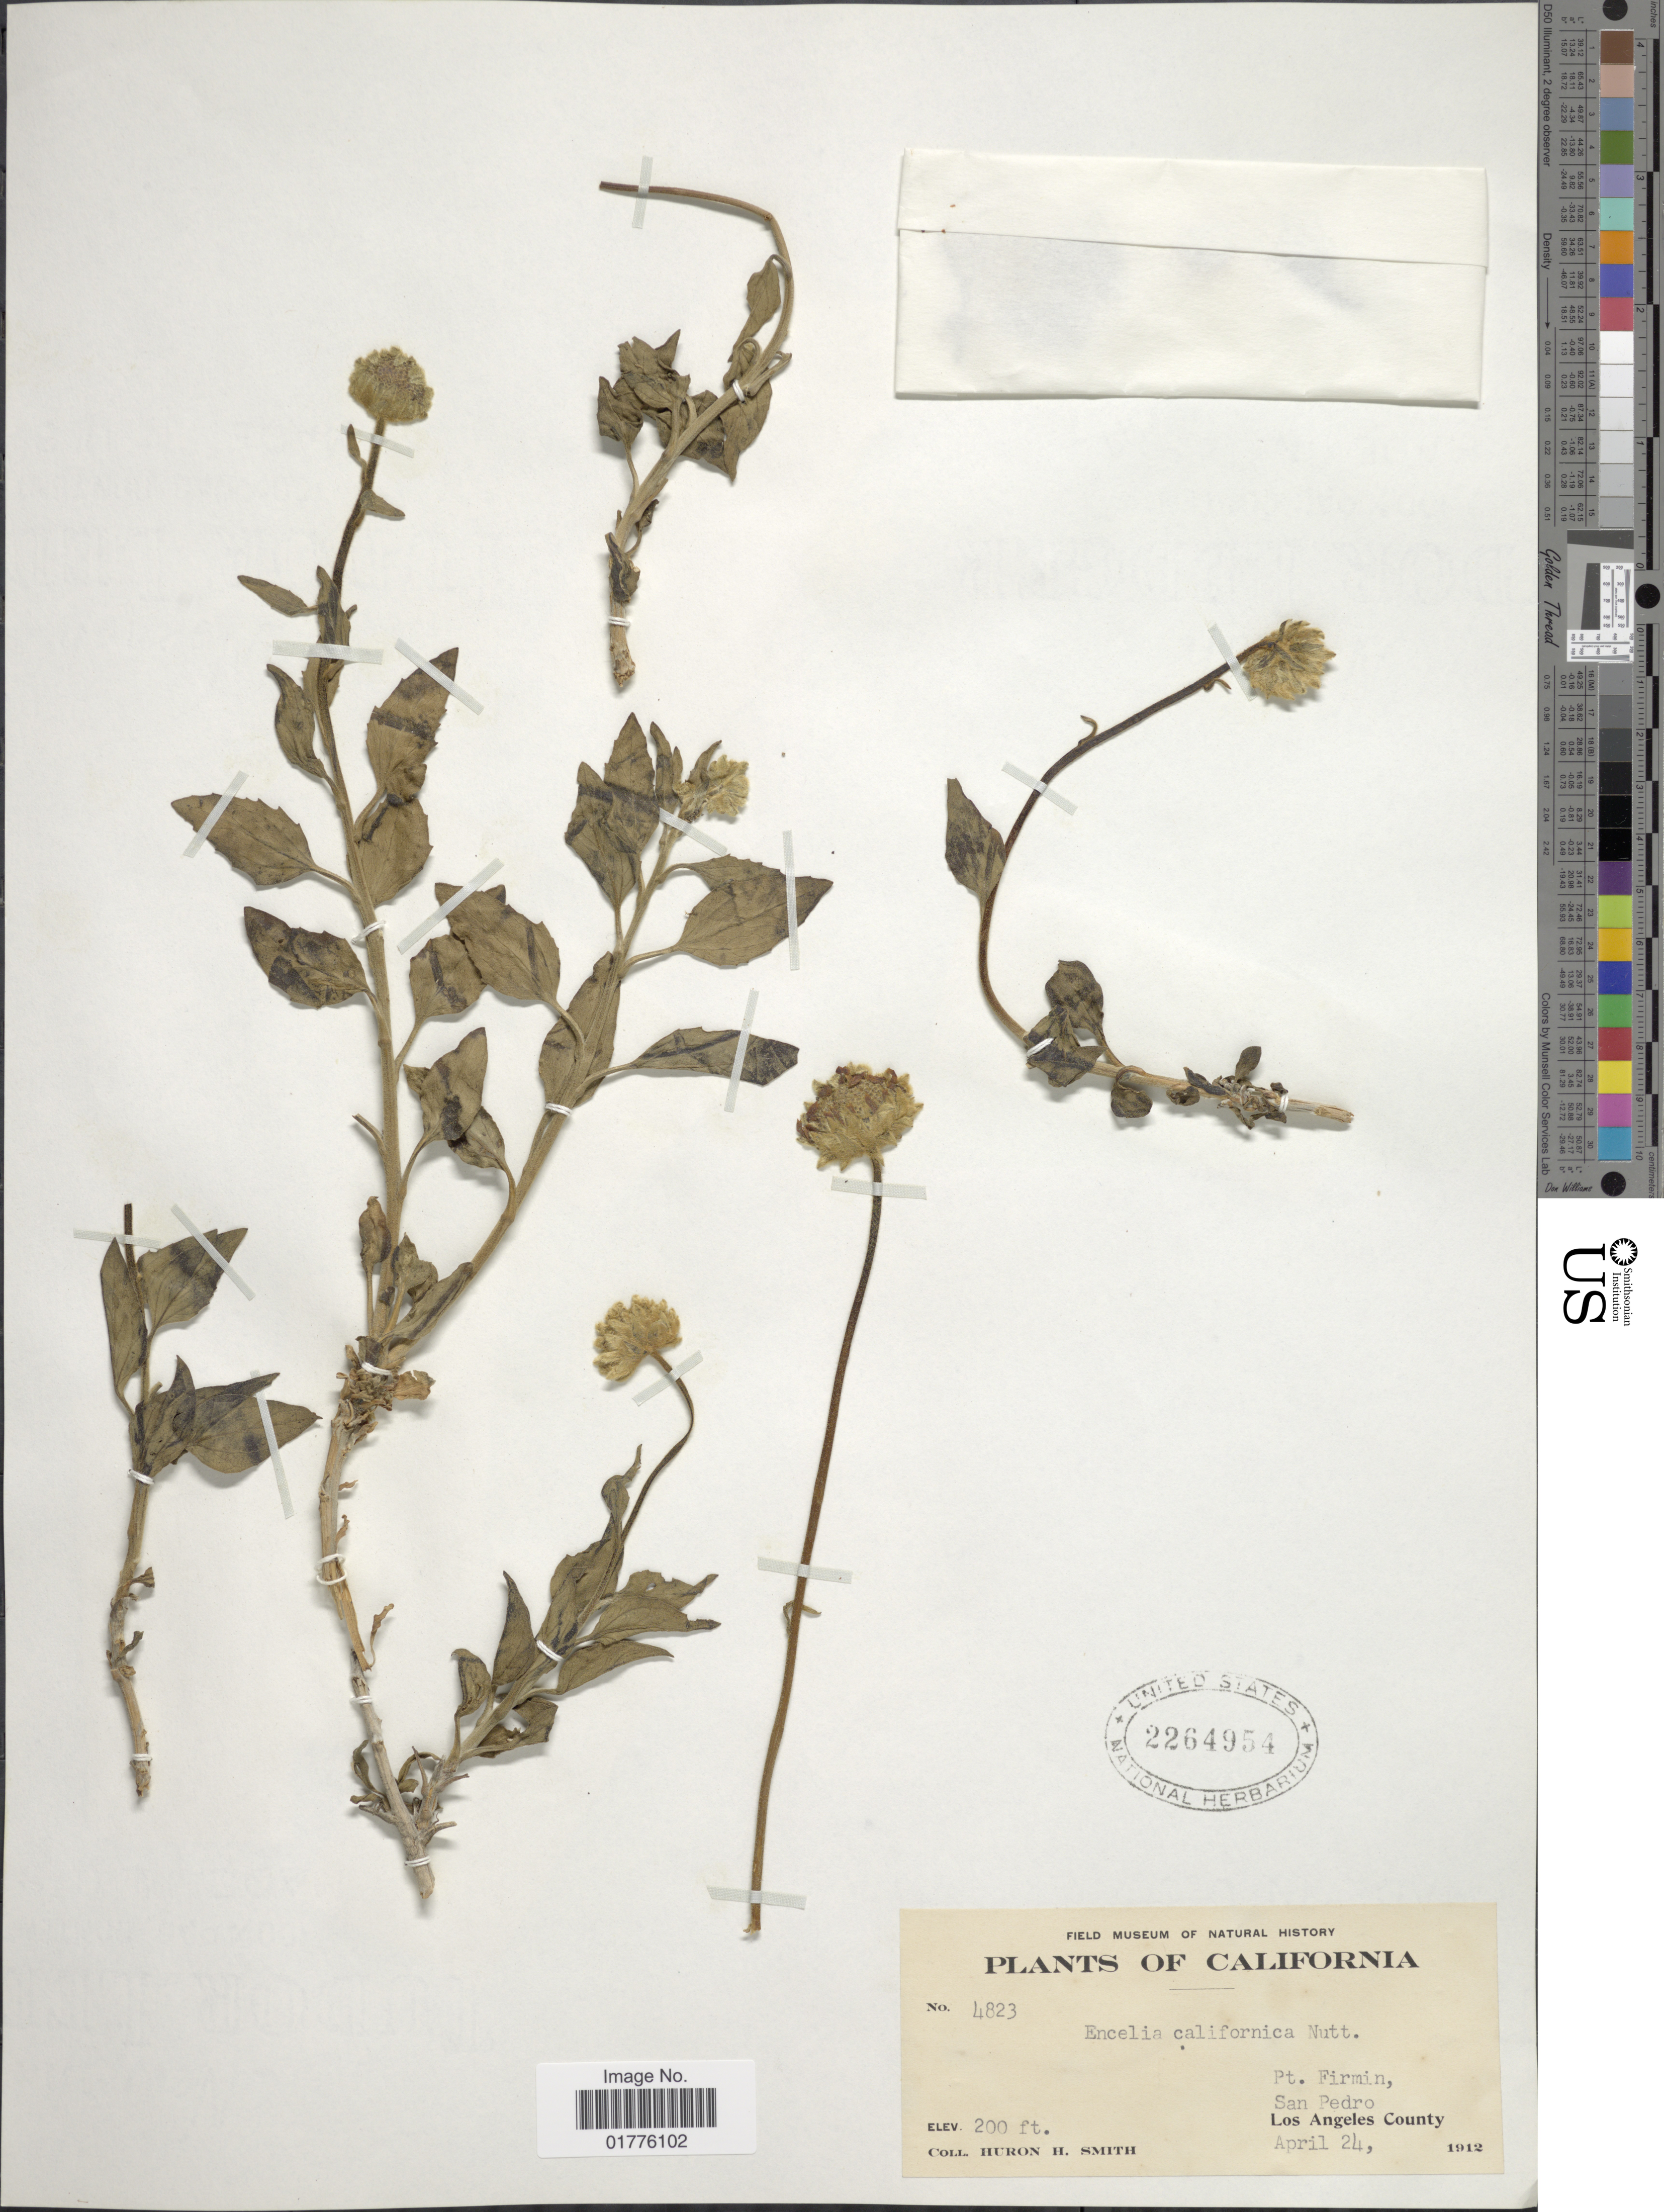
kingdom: Plantae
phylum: Tracheophyta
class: Magnoliopsida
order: Asterales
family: Asteraceae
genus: Encelia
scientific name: Encelia californica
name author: Nutt.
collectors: Huron H. Smith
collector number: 4823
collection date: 1912-04-24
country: United States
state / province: California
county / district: Los Angeles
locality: Pt. Firmin, San Pedro. Los Angeles County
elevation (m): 61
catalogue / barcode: US 2264954